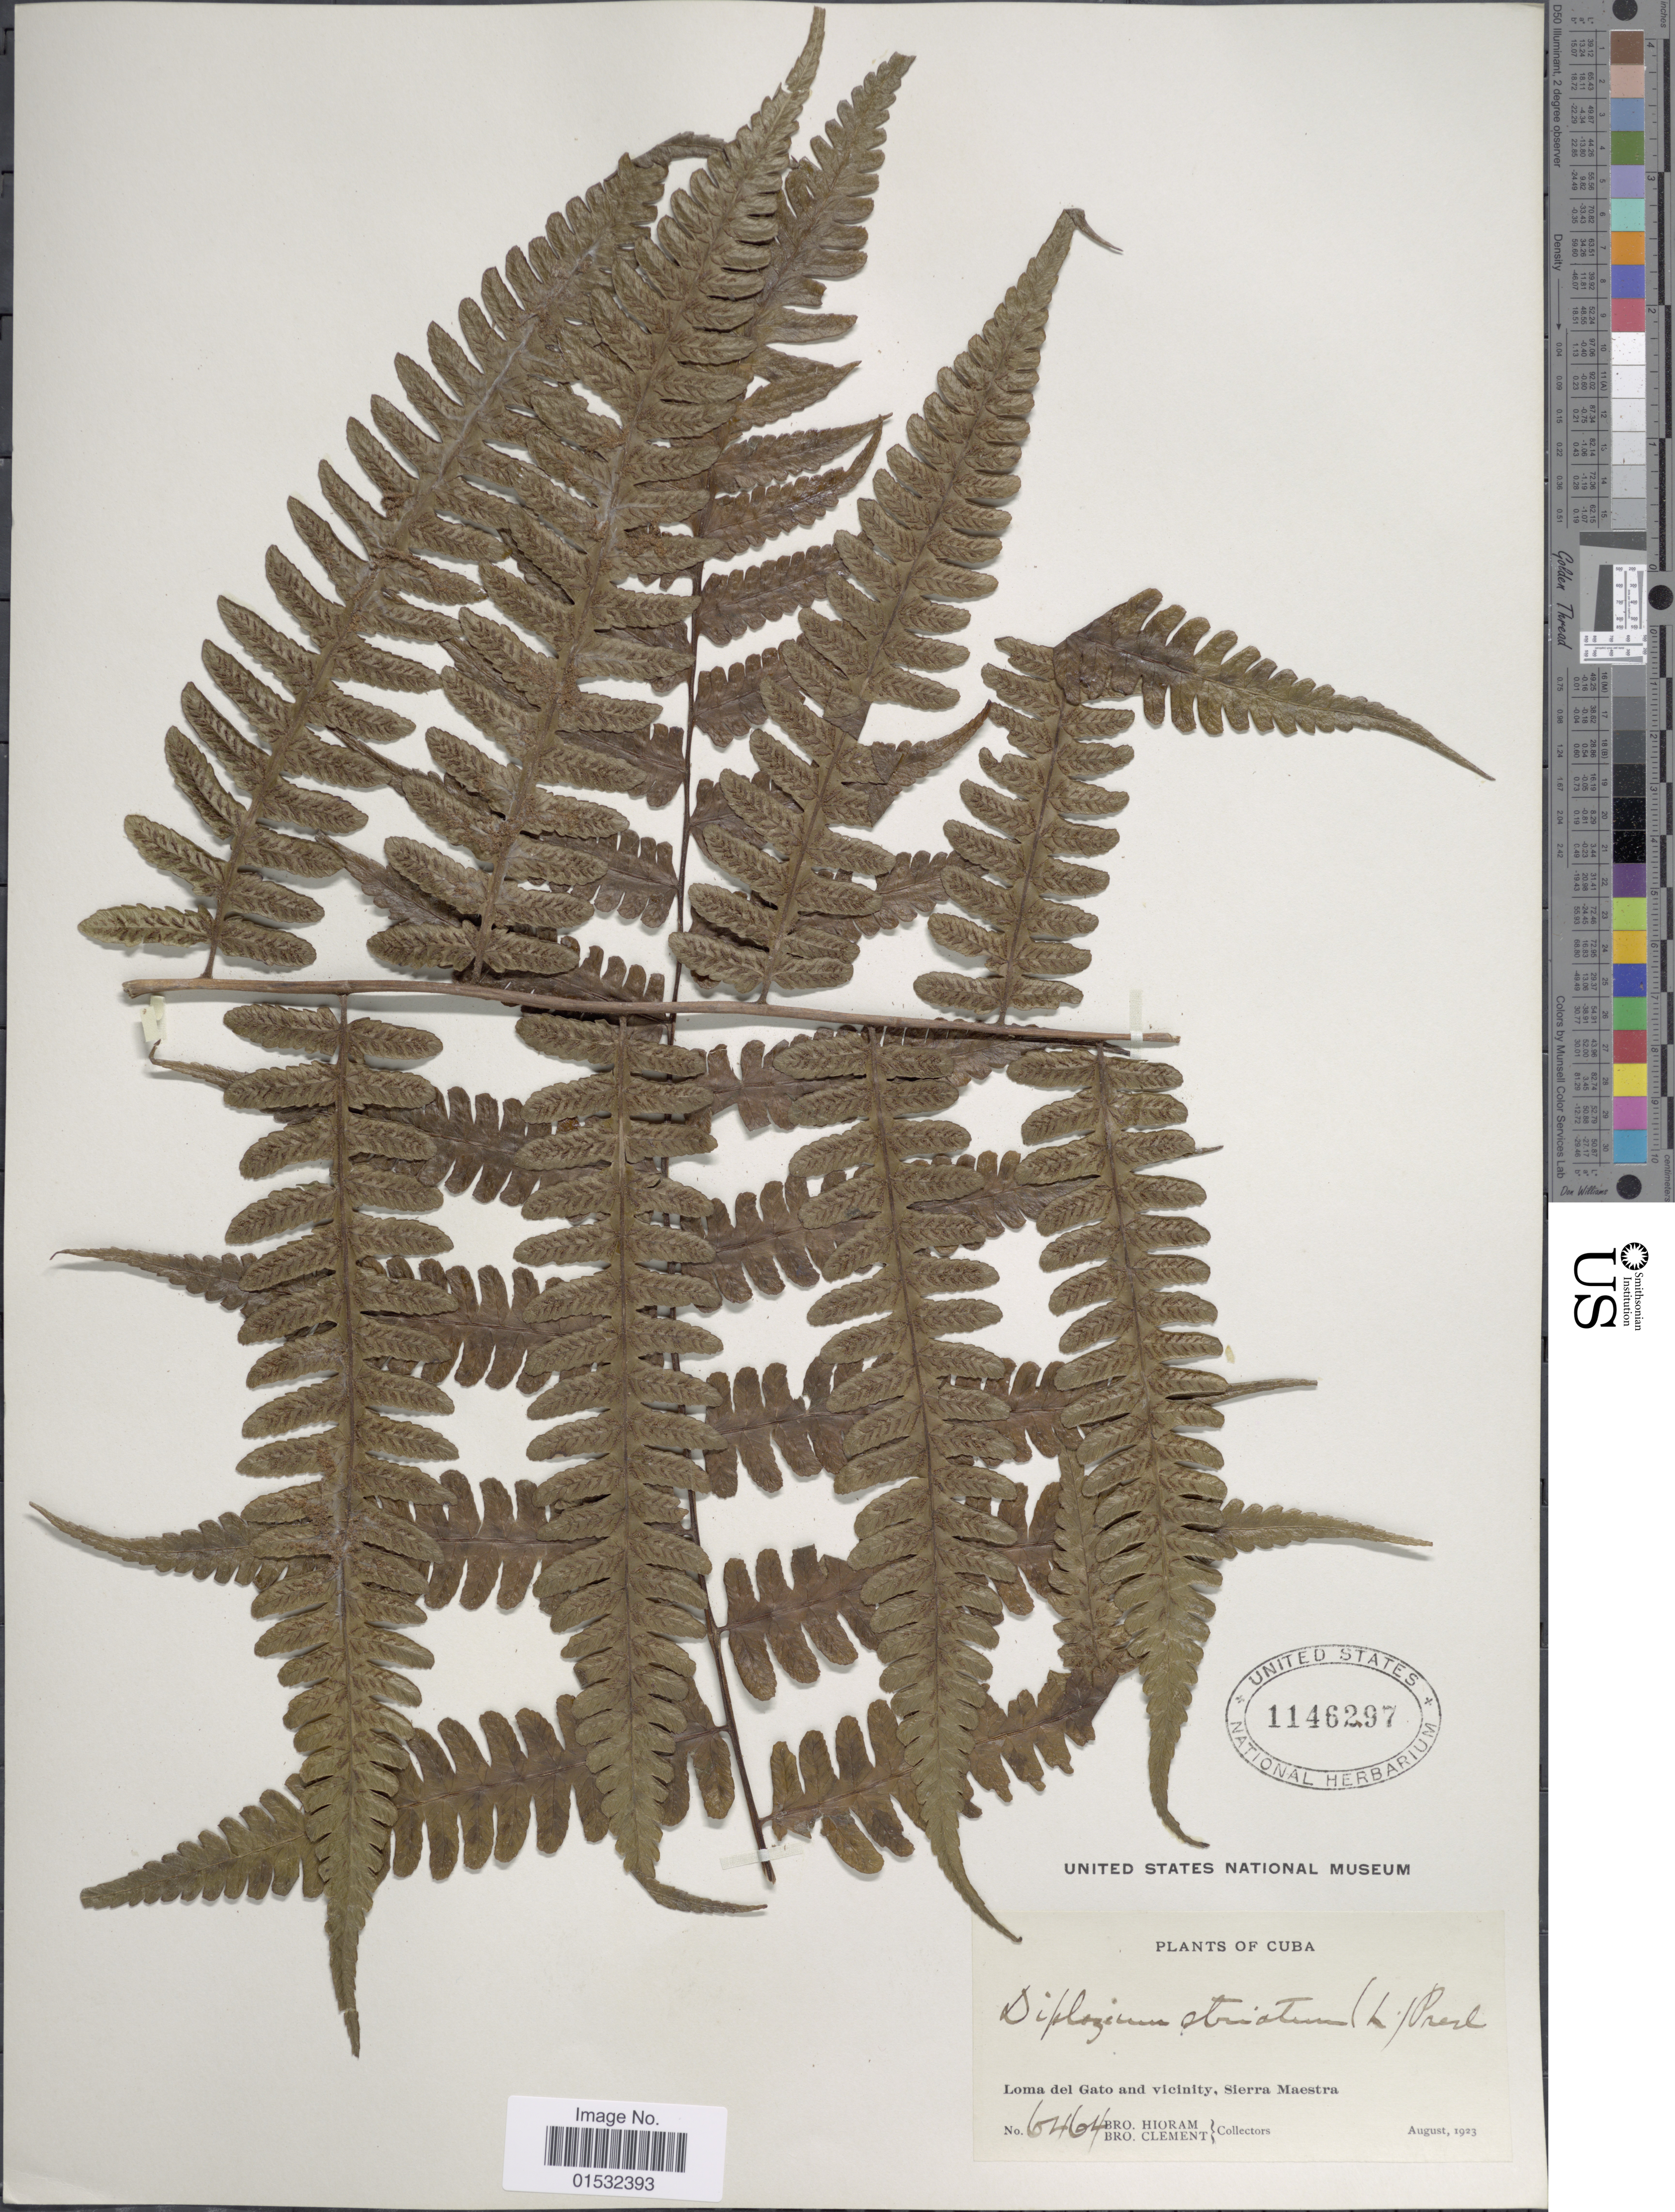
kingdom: Plantae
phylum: Tracheophyta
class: Polypodiopsida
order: Polypodiales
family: Athyriaceae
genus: Diplazium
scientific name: Diplazium striatum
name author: (L.) C. Presl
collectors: Bro. Hioram & B. Clement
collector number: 6464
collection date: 1923-08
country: Cuba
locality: Loma del Gato and vicinity, Sierra Maestra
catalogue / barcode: US 1146297